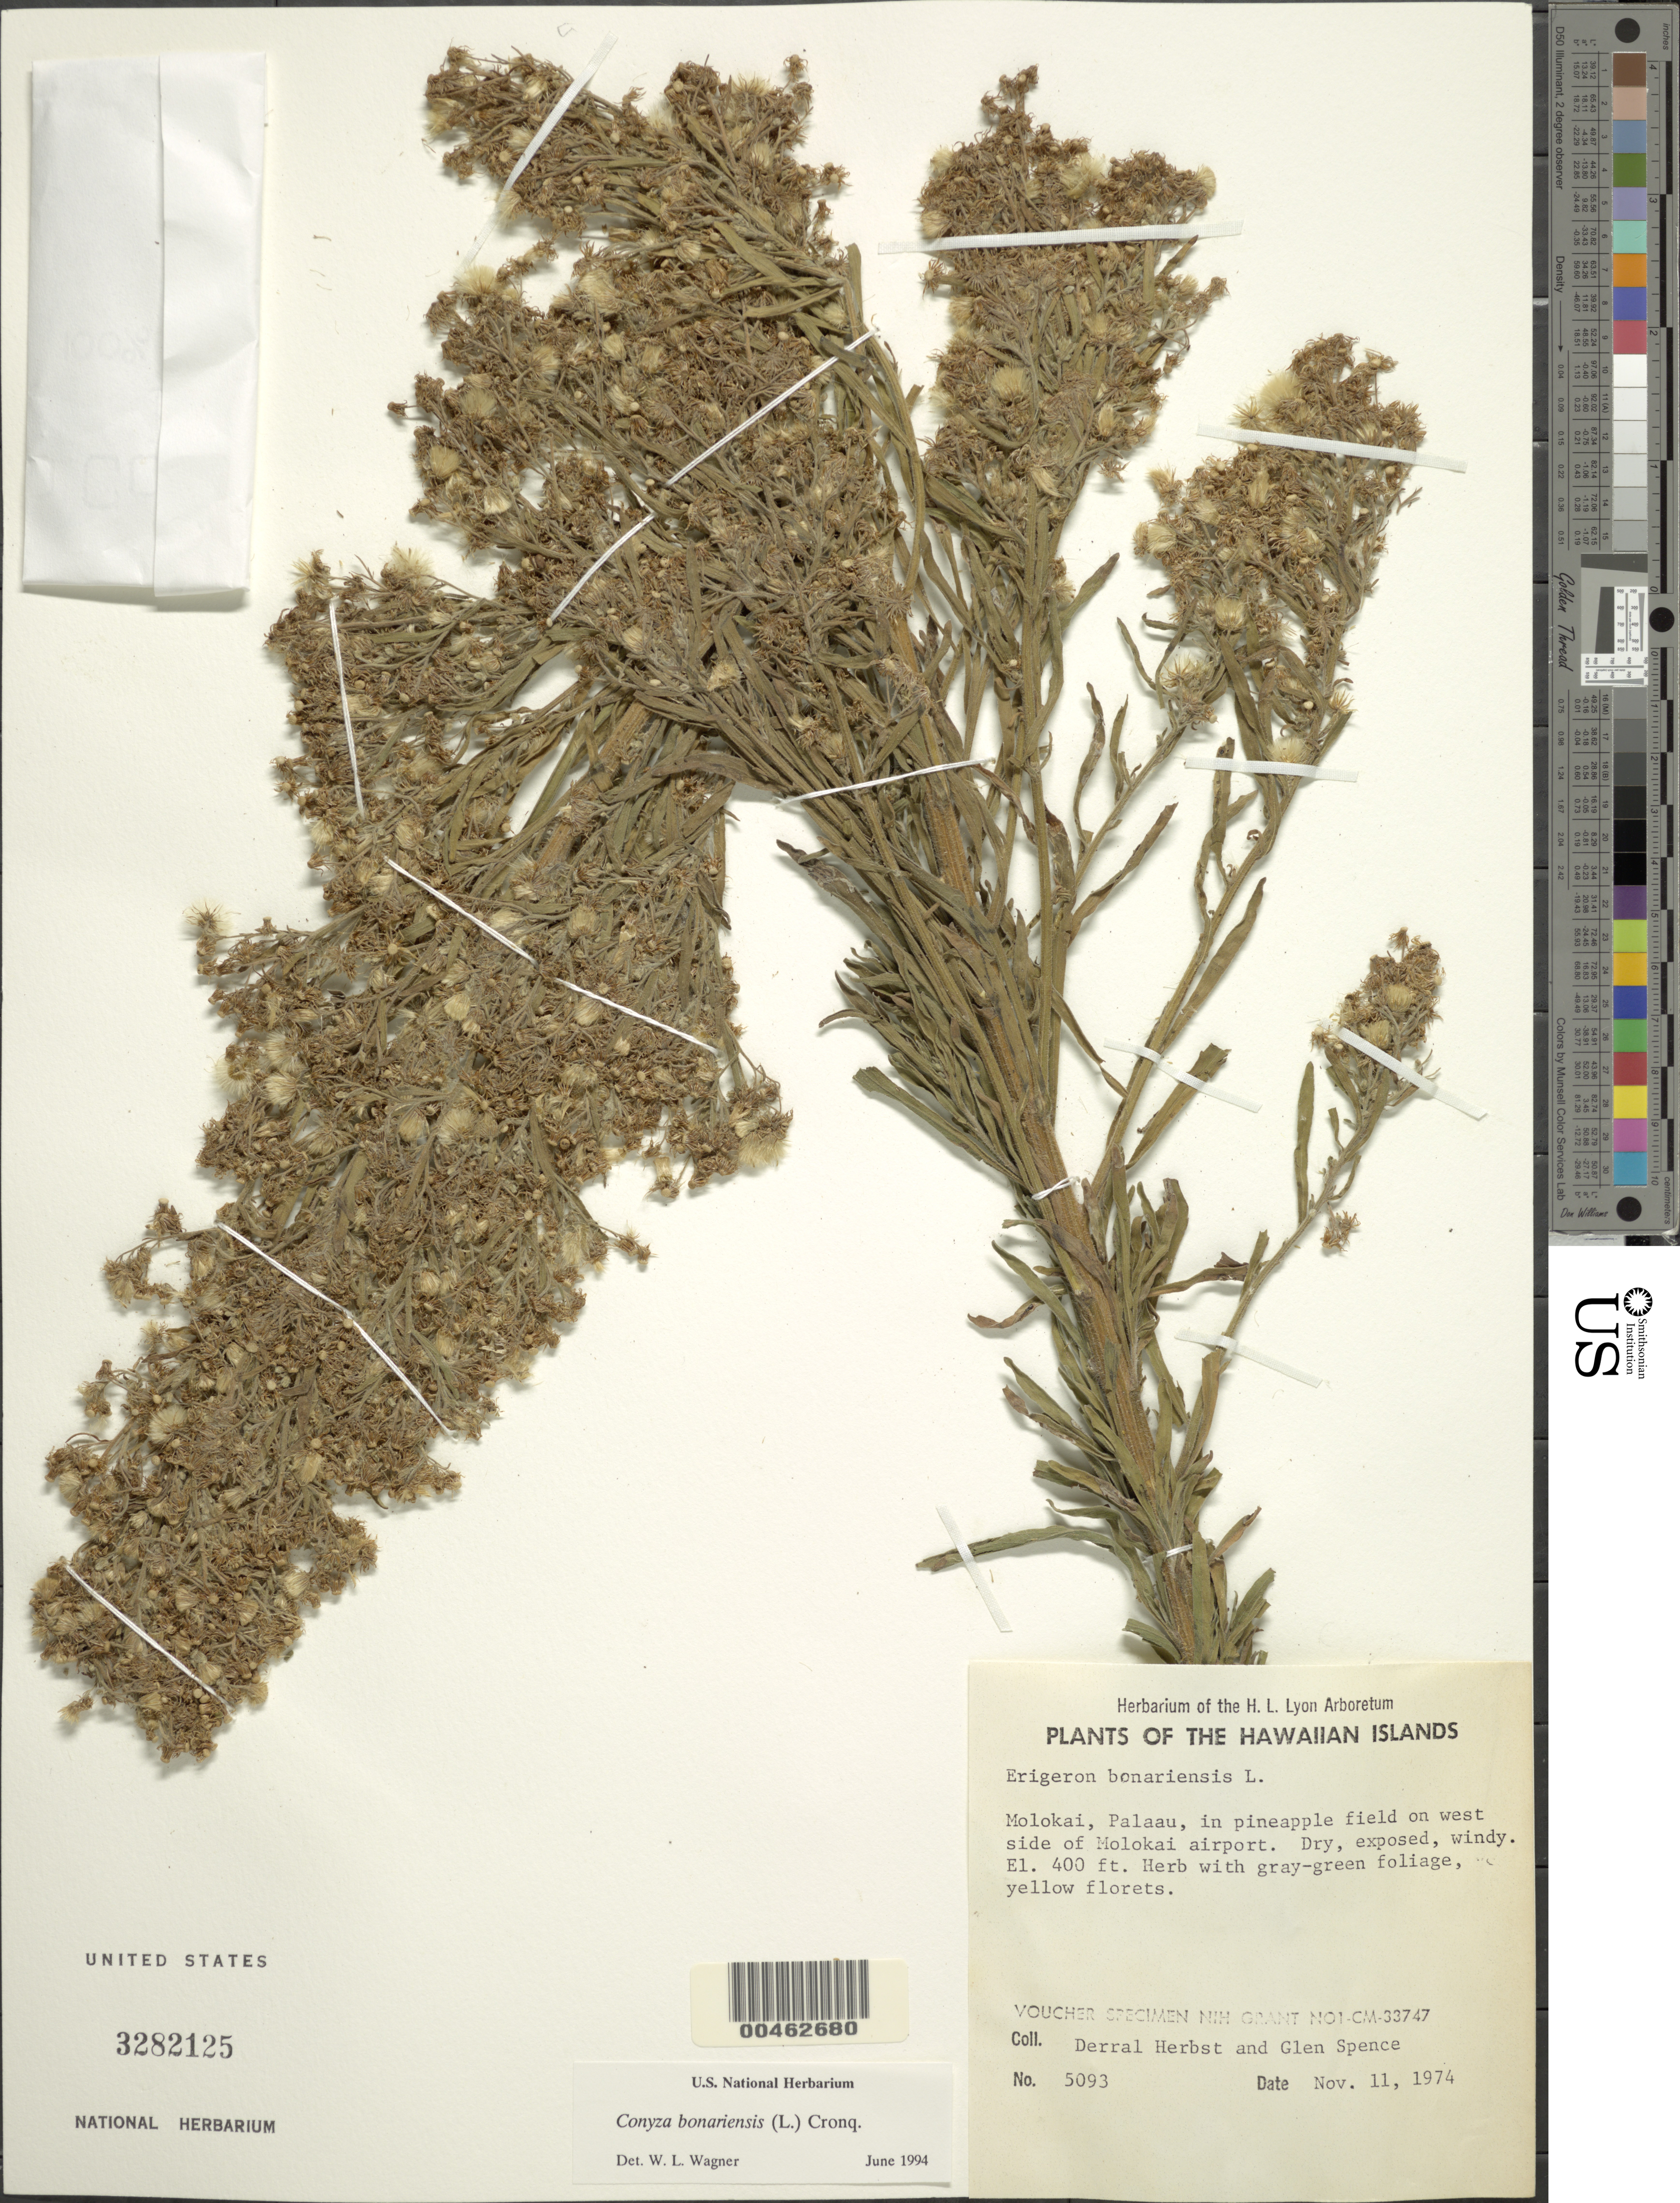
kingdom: Plantae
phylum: Tracheophyta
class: Magnoliopsida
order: Asterales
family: Asteraceae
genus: Erigeron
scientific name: Erigeron sumatrensis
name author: Retz.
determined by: Faccenda, K.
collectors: D. R. Herbst & G. Spence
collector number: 5093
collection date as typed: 11 Nov 1974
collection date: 1974-11-11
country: United States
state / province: Hawaii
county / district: Maui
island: Moloka'i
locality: Palaau, in pineapple field on W side of Molokai airport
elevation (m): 122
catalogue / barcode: US 3282125